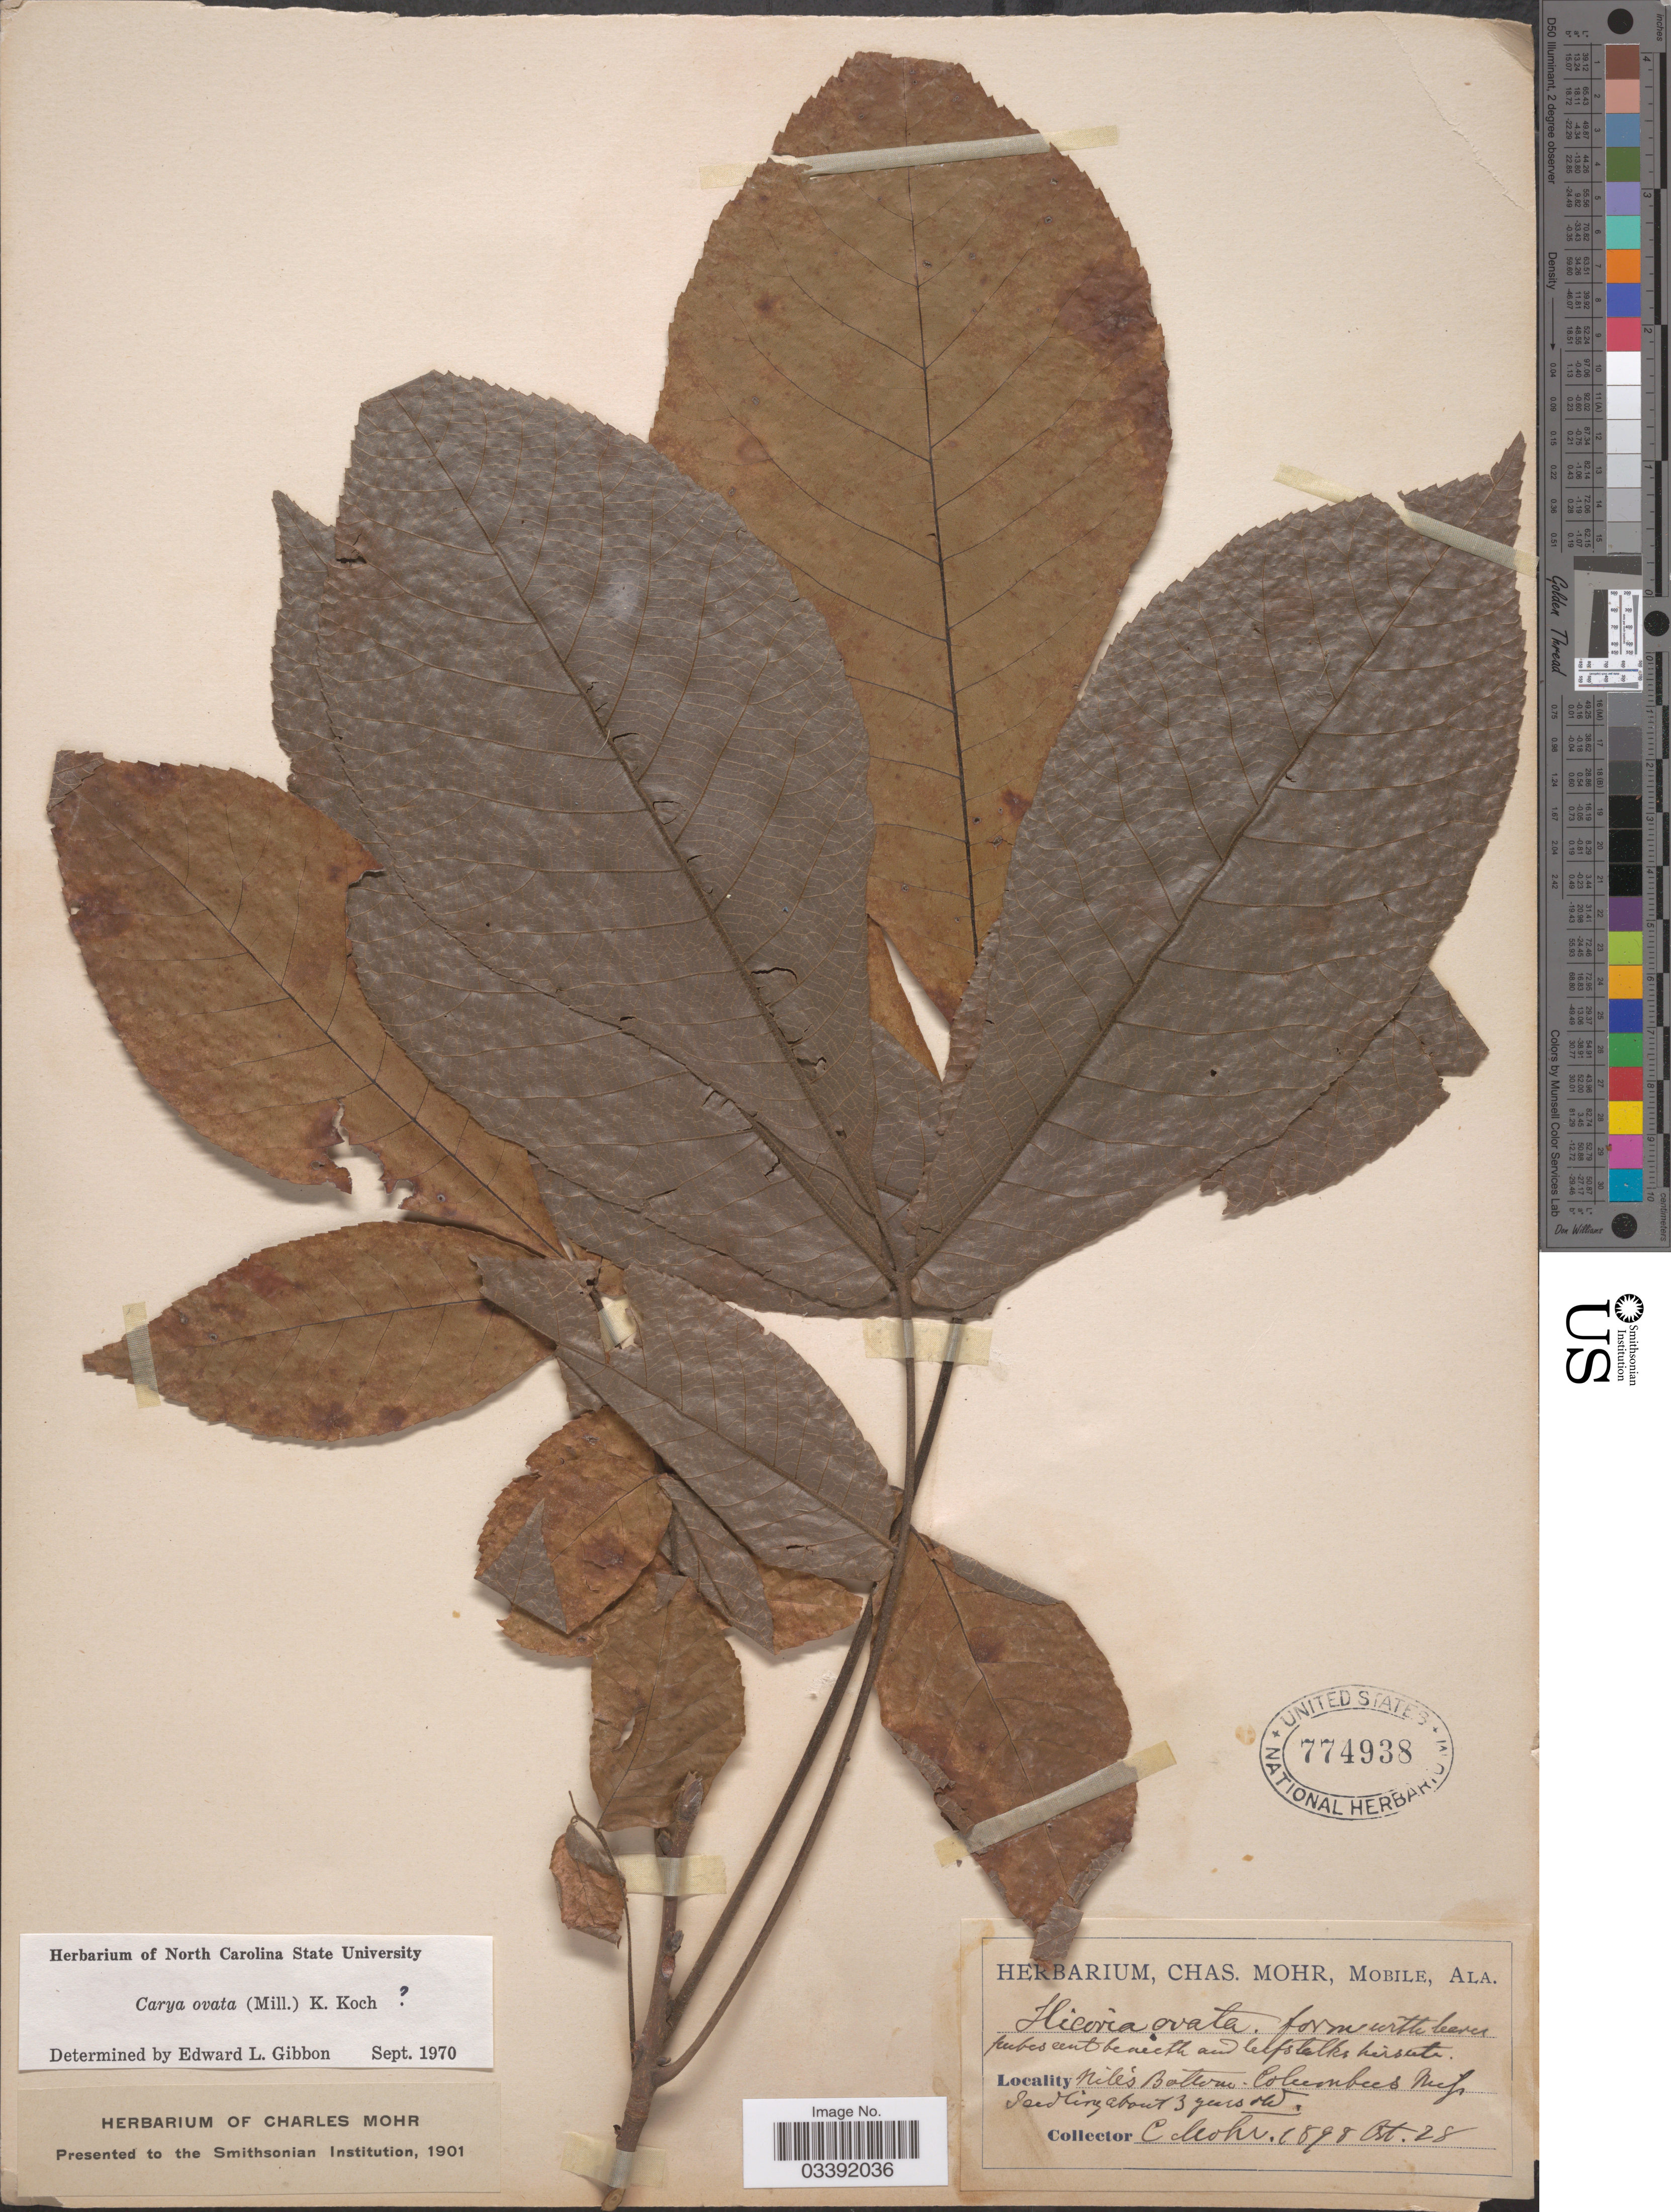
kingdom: Plantae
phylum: Tracheophyta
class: Magnoliopsida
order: Fagales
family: Juglandaceae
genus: Carya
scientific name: Carya ovata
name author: (Mill.) K. Koch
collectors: Mohr, C. T. (herbarium)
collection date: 1898-10-28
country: United States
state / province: Mississippi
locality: Mile's [interpreted] Bottom. Columbus Miss.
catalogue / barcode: US 774938